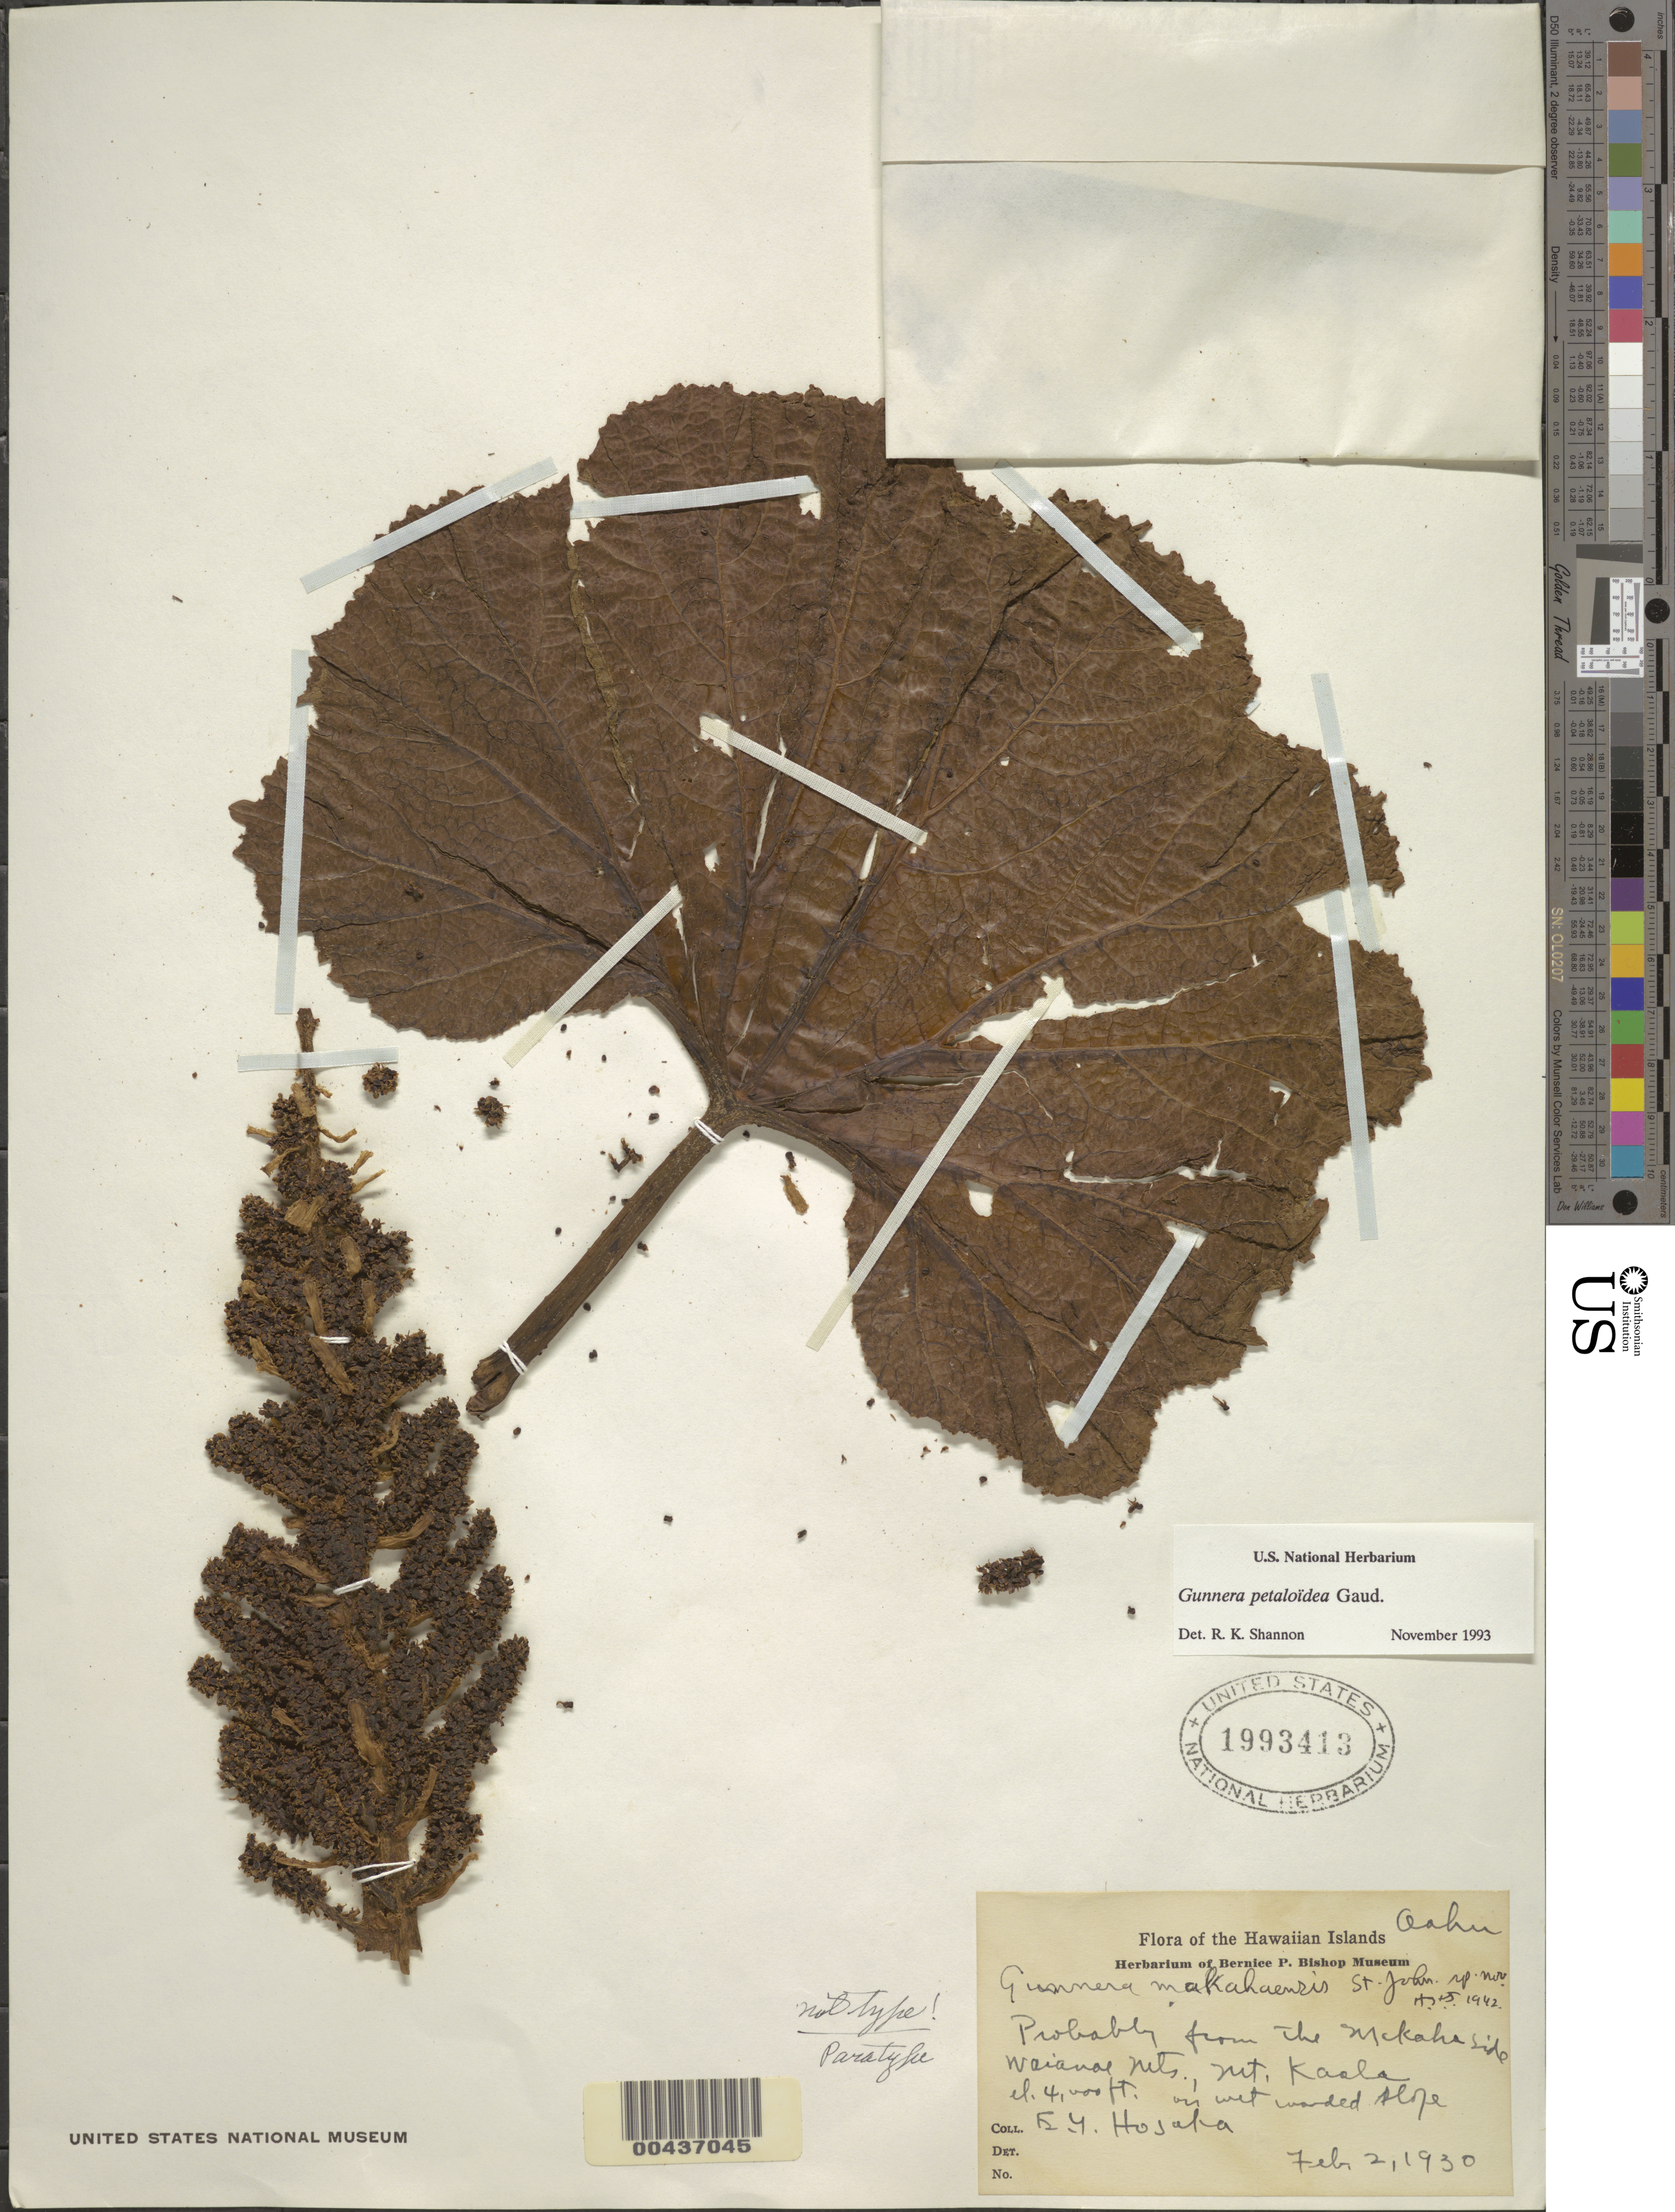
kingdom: Plantae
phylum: Tracheophyta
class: Magnoliopsida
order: Gunnerales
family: Gunneraceae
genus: Gunnera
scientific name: Gunnera petaloidea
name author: Gaudich.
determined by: Shannon, R. K., (UNITED STATES)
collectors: E. Y. Hosaka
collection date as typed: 2 Feb 1930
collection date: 1930-02-02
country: United States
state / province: Hawaii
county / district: Honolulu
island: Oahu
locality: probably from the Makahe side, Waianae Mts., Mt. Kaala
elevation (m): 1219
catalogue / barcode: US 1993413